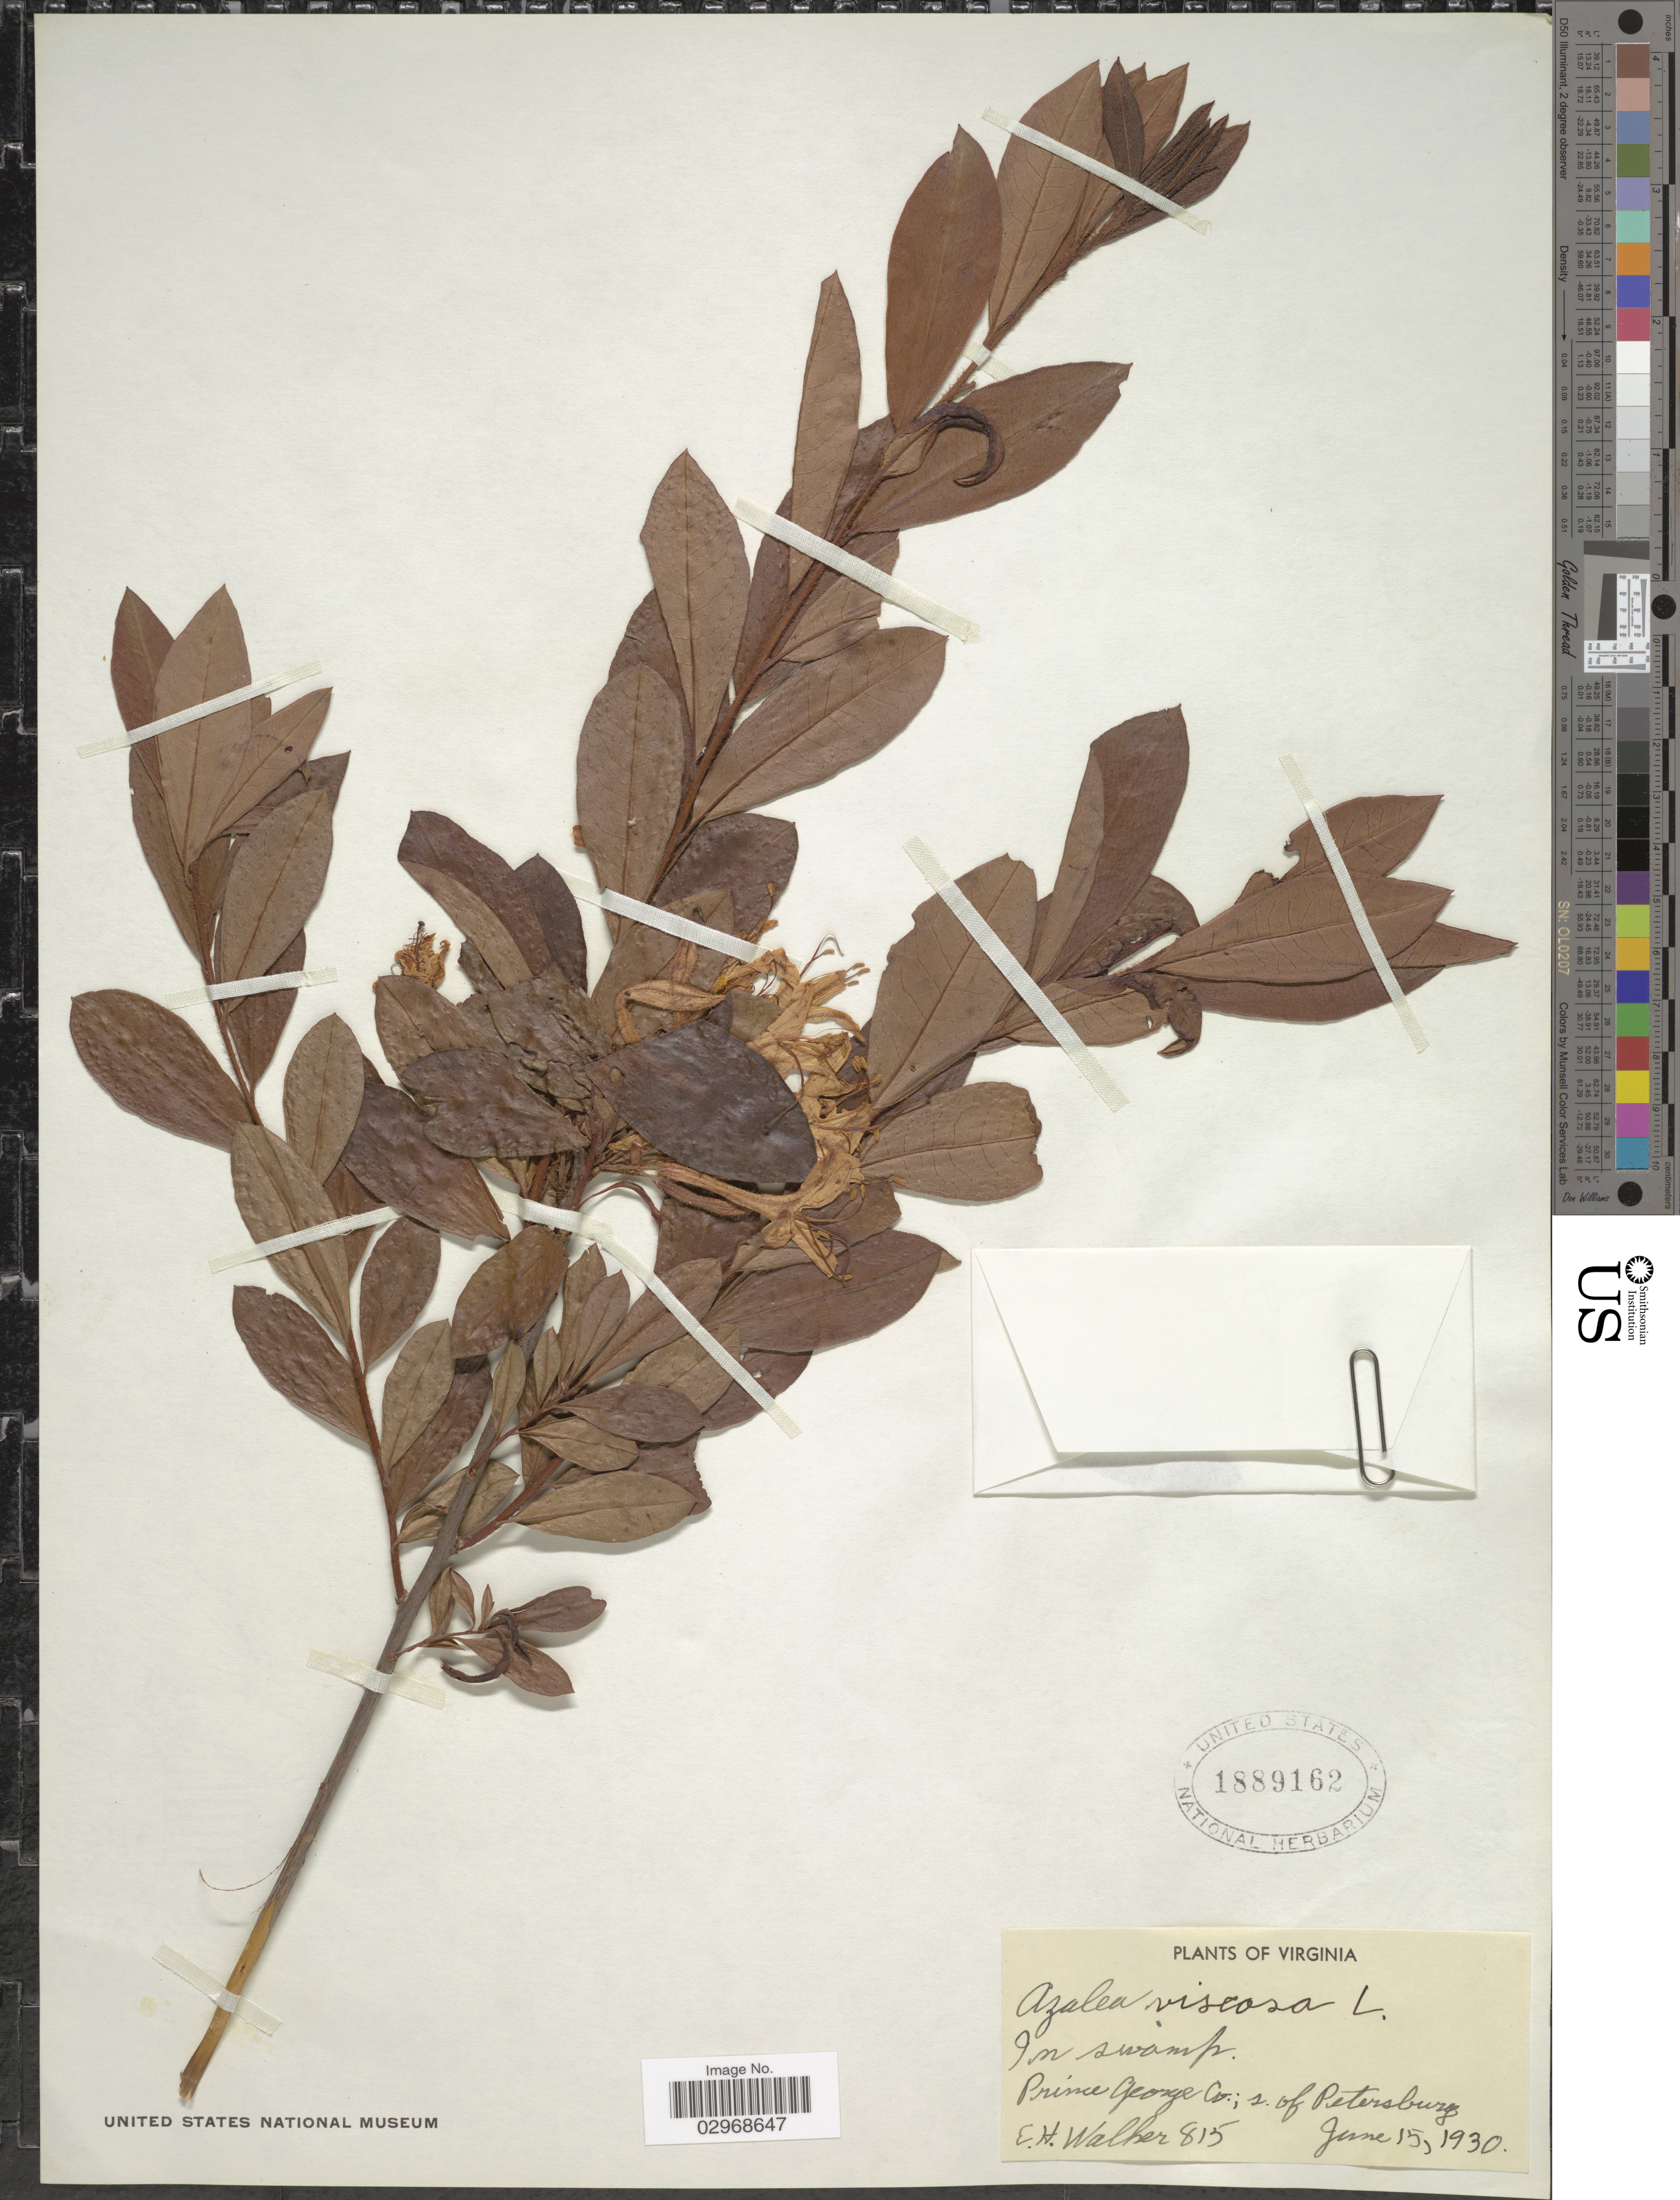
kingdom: Plantae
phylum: Tracheophyta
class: Magnoliopsida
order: Ericales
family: Ericaceae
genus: Rhododendron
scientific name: Rhododendron viscosum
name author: (L.) Torr.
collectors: E. H. Walker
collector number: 815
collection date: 1930-06-15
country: United States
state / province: Virginia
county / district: Prince George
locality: In swamp S of Petersburg.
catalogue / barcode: US 1889162